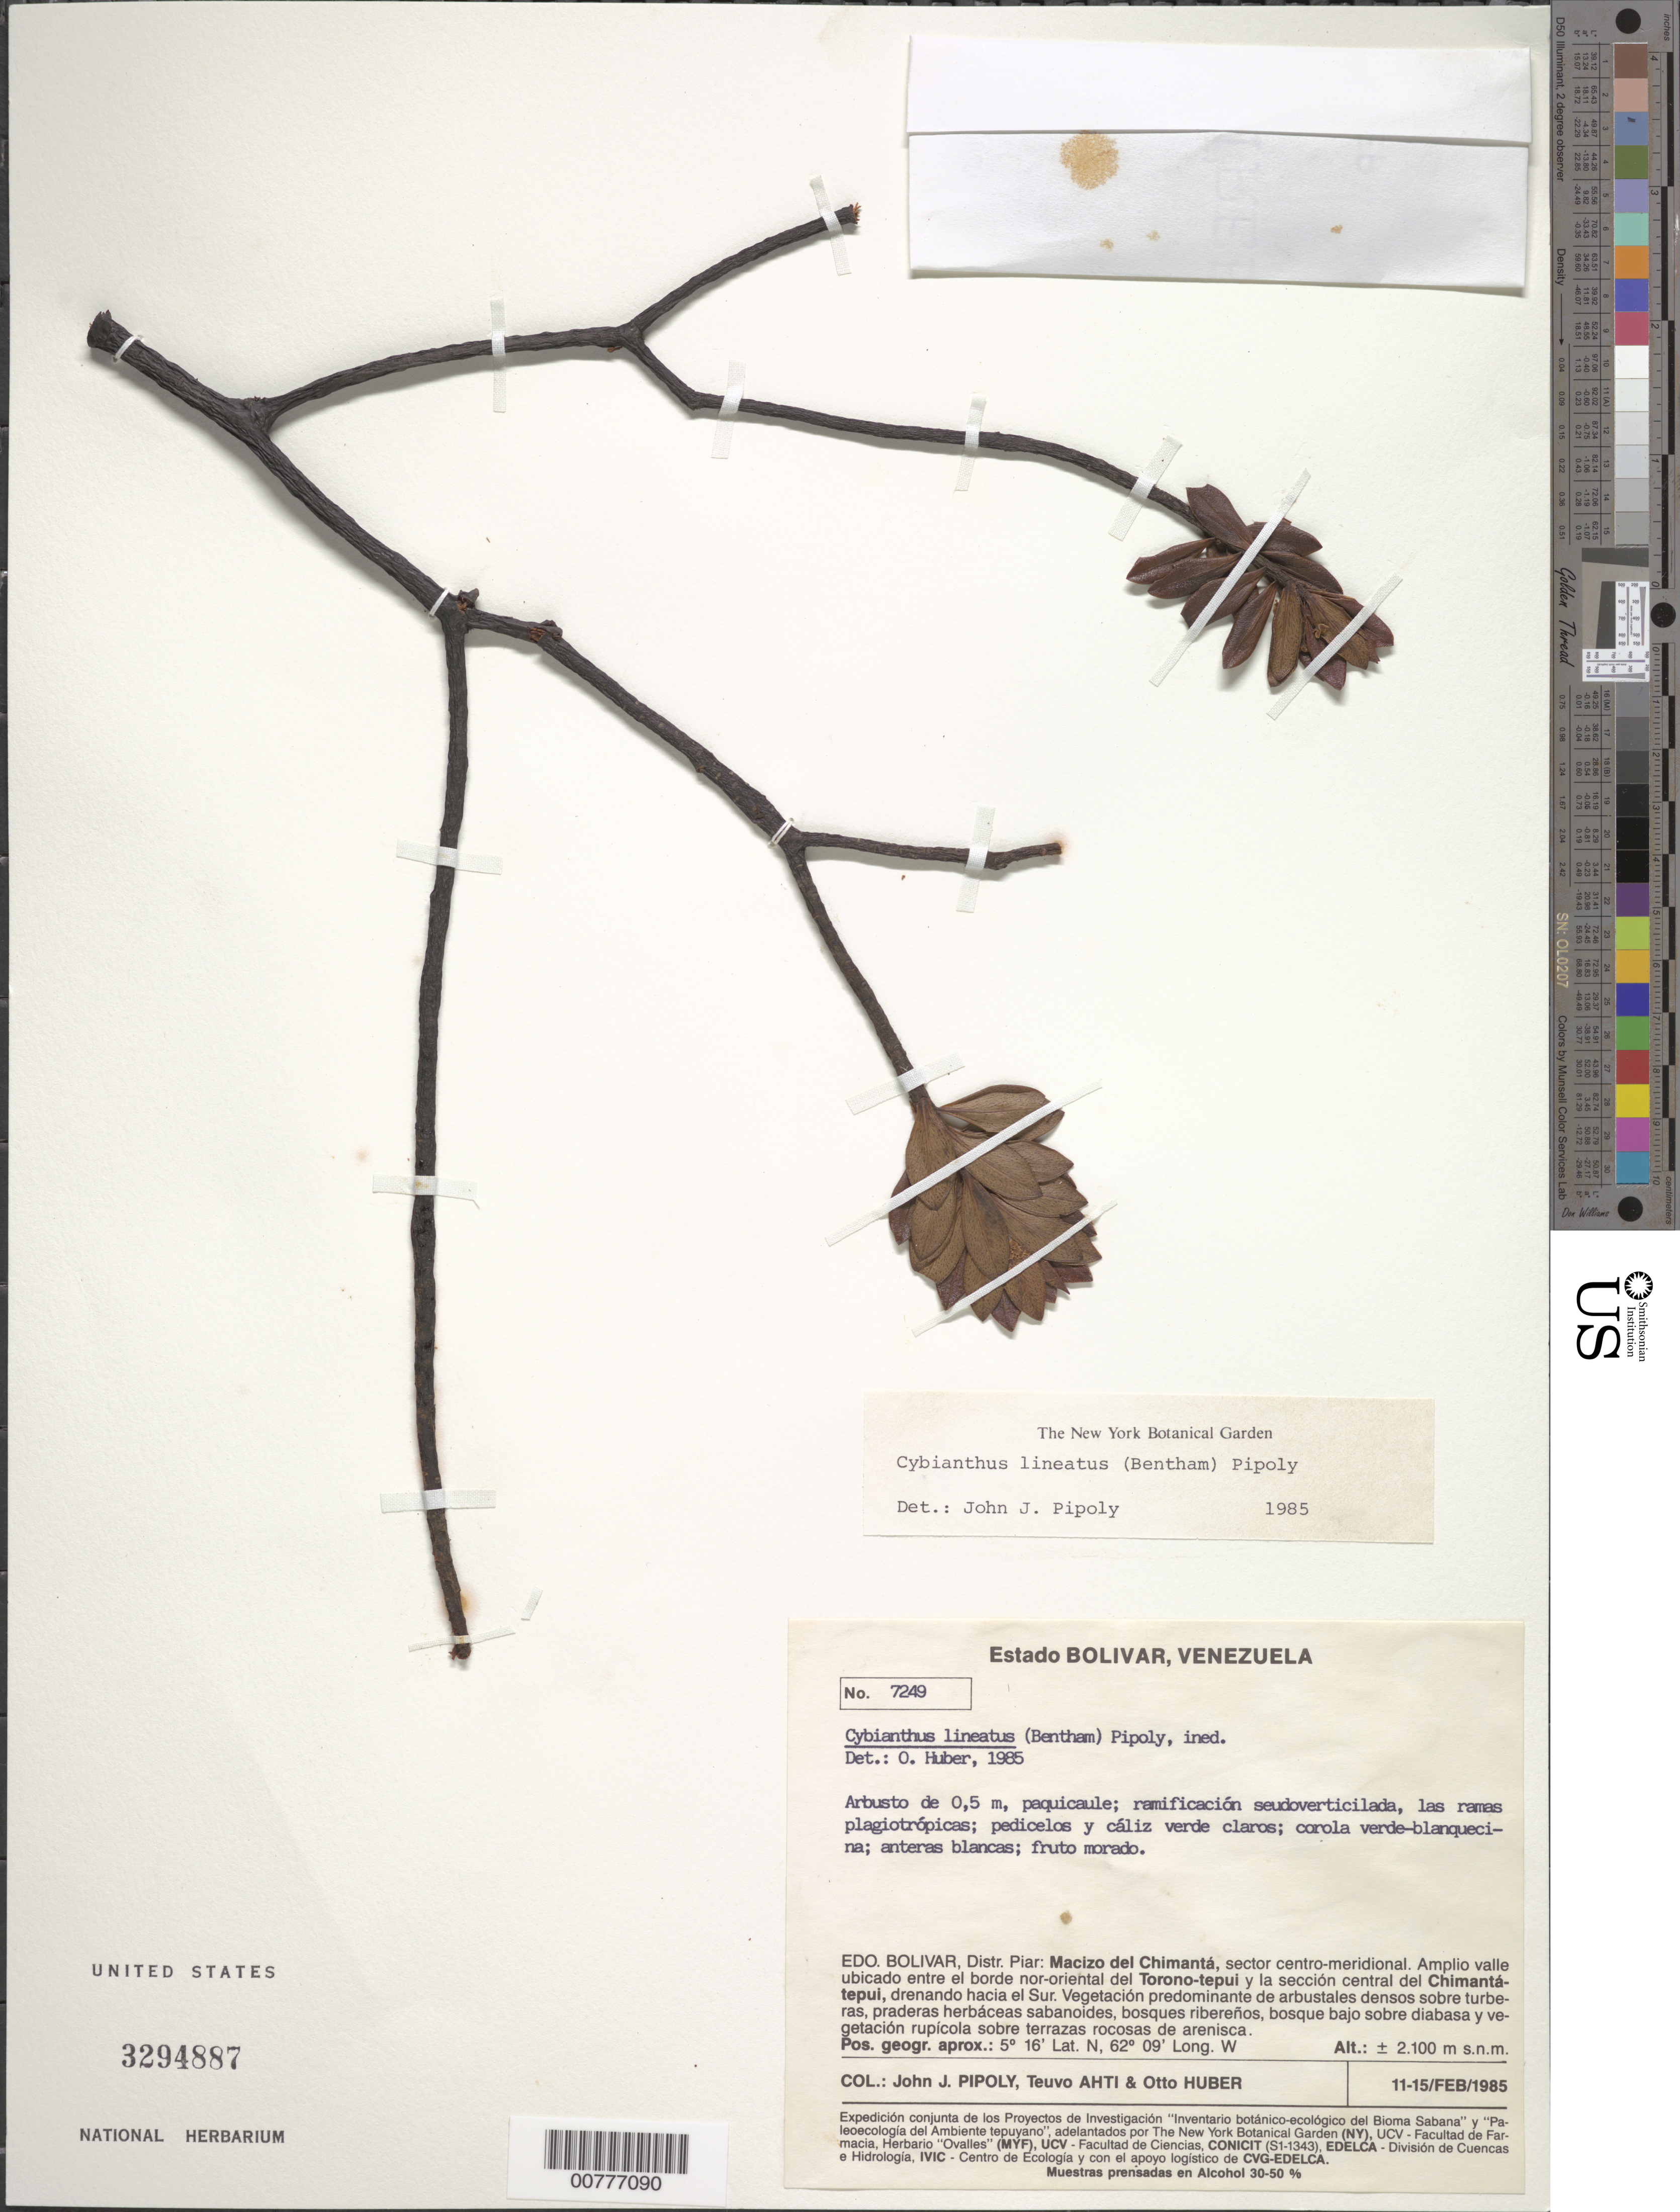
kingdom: Plantae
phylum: Tracheophyta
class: Magnoliopsida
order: Ericales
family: Primulaceae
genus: Cybianthus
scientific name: Cybianthus lineatus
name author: (Benth.) Pipoly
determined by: Pipoly, J. J., III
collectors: J. J. Pipoly, T. T. Ahti & O. Huber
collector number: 7249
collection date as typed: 11-Feb-85 to 15-Feb-85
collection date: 1985-02-11/1985-02-15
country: Venezuela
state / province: Bolívar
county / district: Piar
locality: Macizo del Chimantá, sector centro-meridional; wide valley between the northwest side of the Torono-tepuí and the middle section of the Chimantá-tepuí, draining from the south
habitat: Vegetación predominante de arbustales denso sobre turberas, praderas herbáceas sabanoides, bosques ribereños, bosque bajo sobre diabasa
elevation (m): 2100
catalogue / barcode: US 3294887